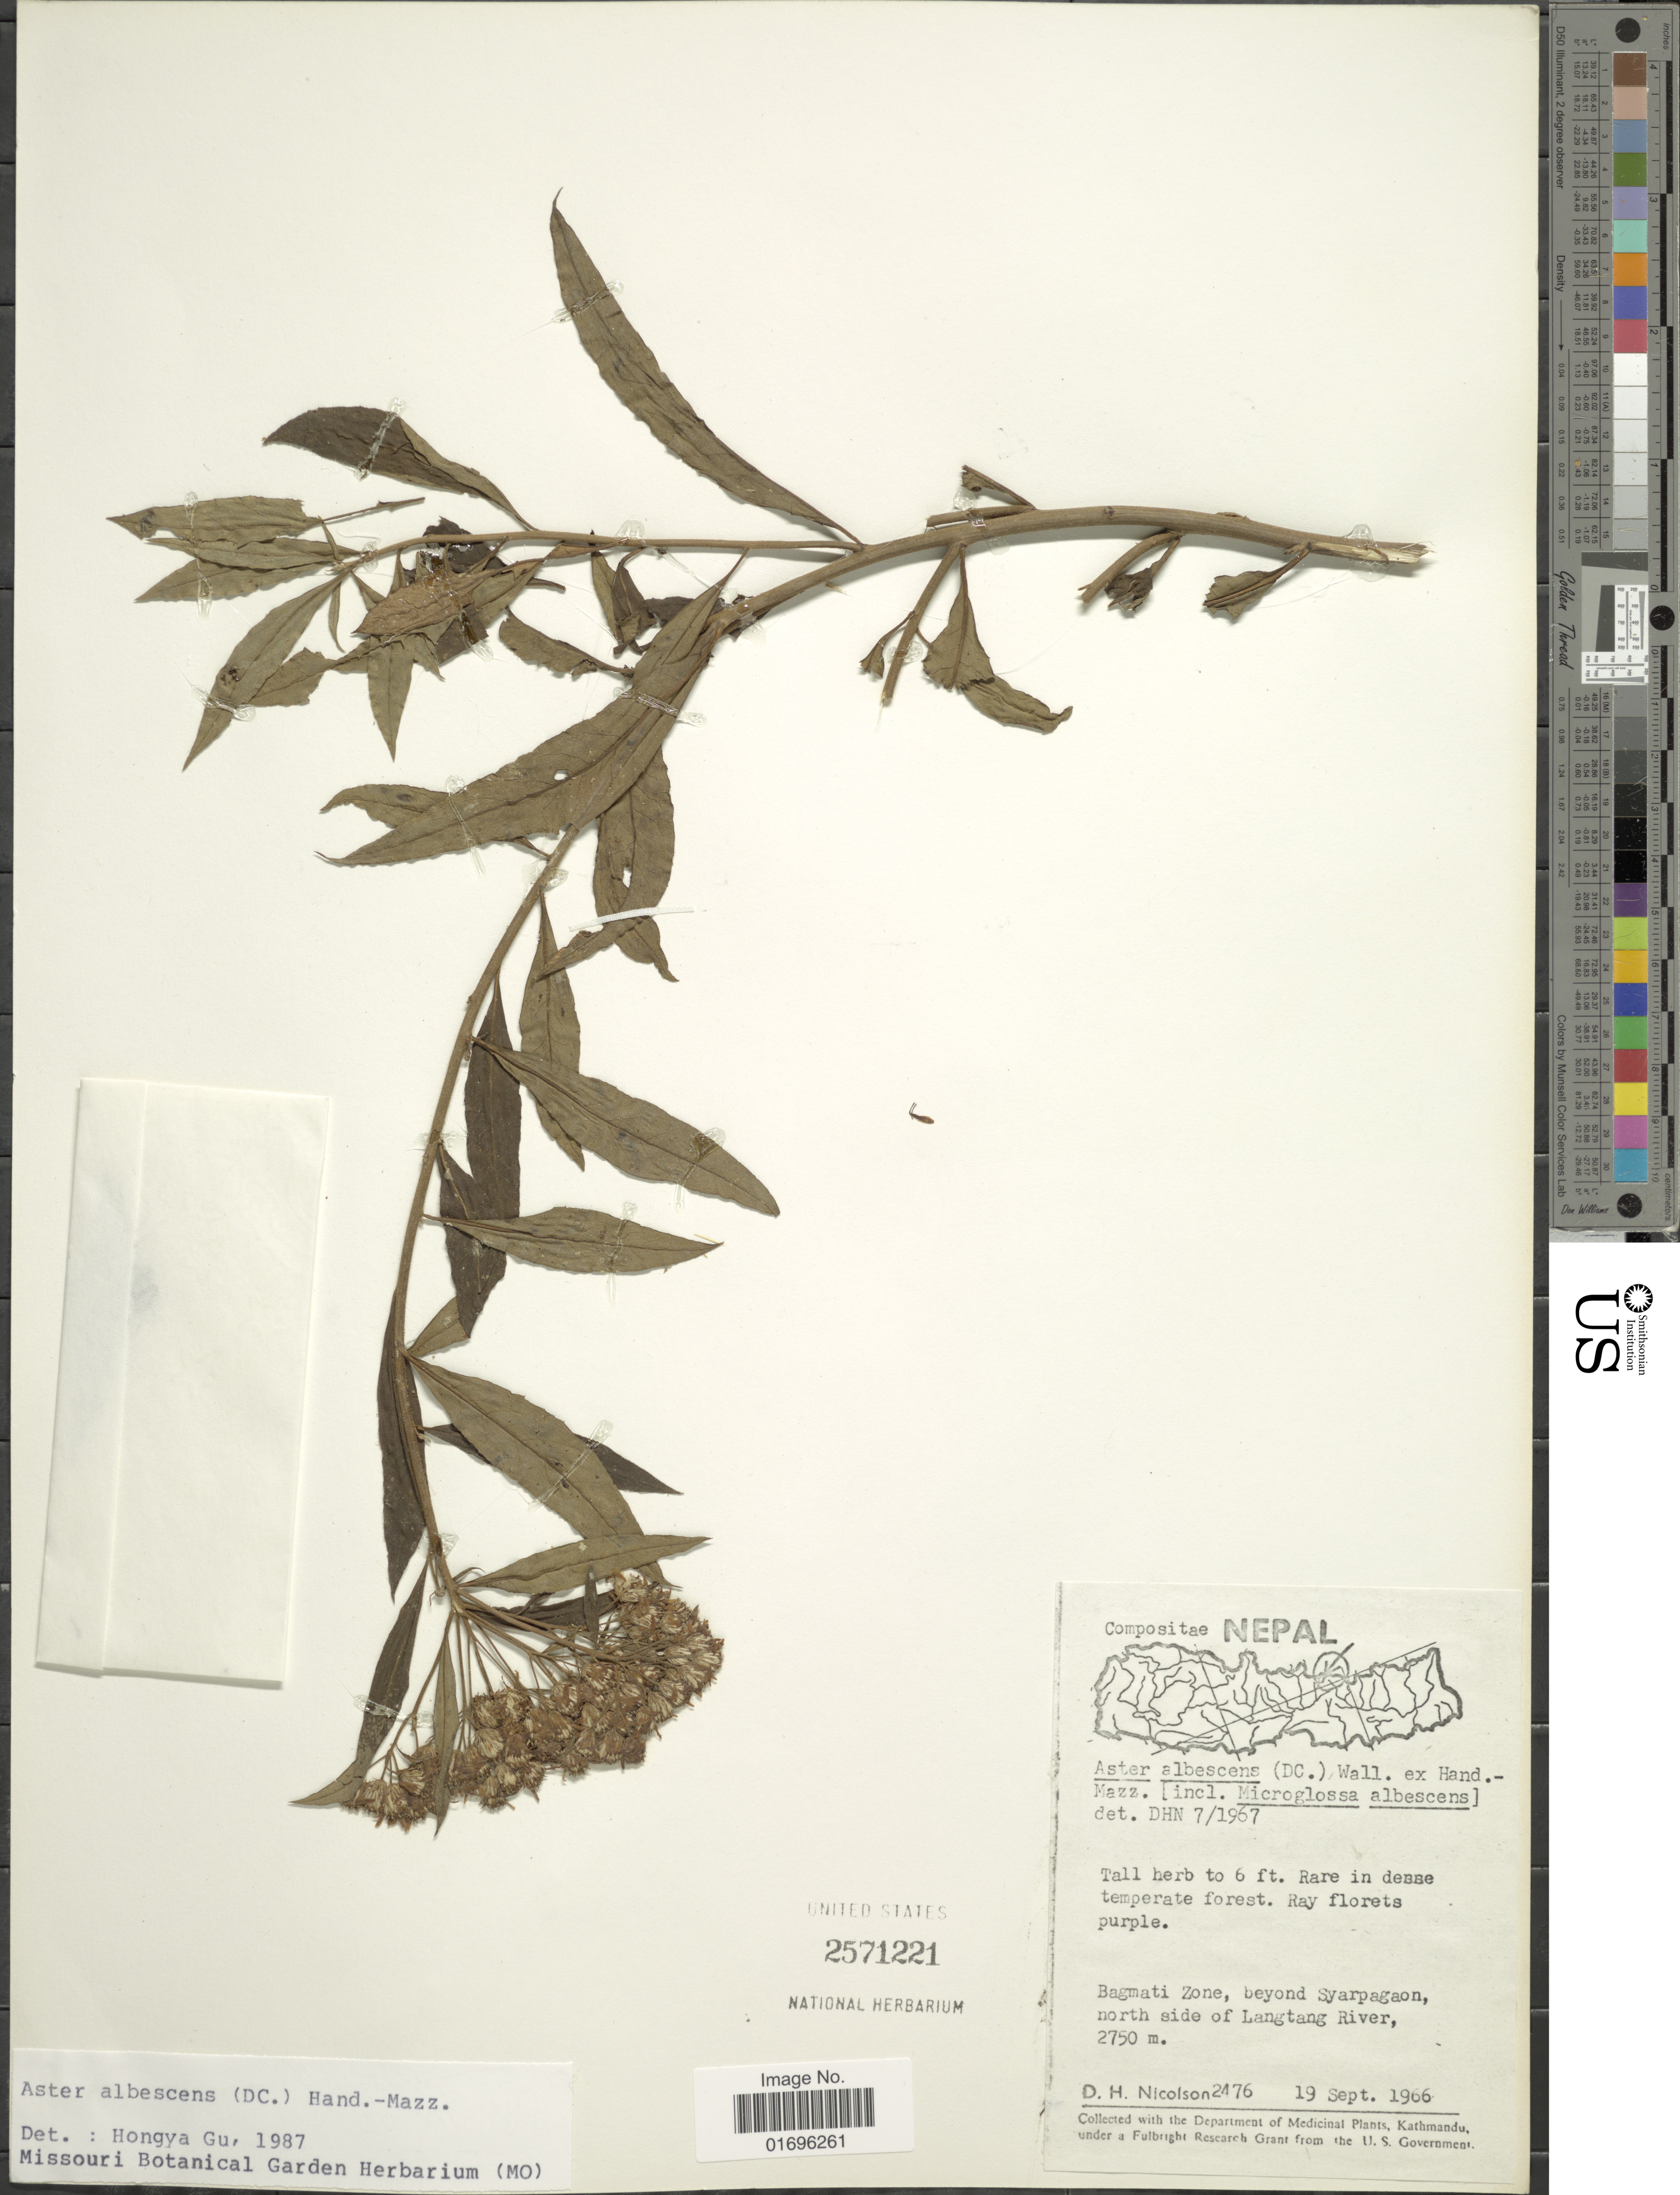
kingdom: Plantae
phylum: Tracheophyta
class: Magnoliopsida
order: Asterales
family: Asteraceae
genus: Aster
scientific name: Aster albescens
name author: Wall.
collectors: D. H. Nicolson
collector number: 2476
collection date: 1966-09-19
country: Nepal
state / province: Bagmati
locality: Bagmati Zone, beyond Syarpagaon, north side of Langtang River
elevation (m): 2750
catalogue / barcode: US 2571221